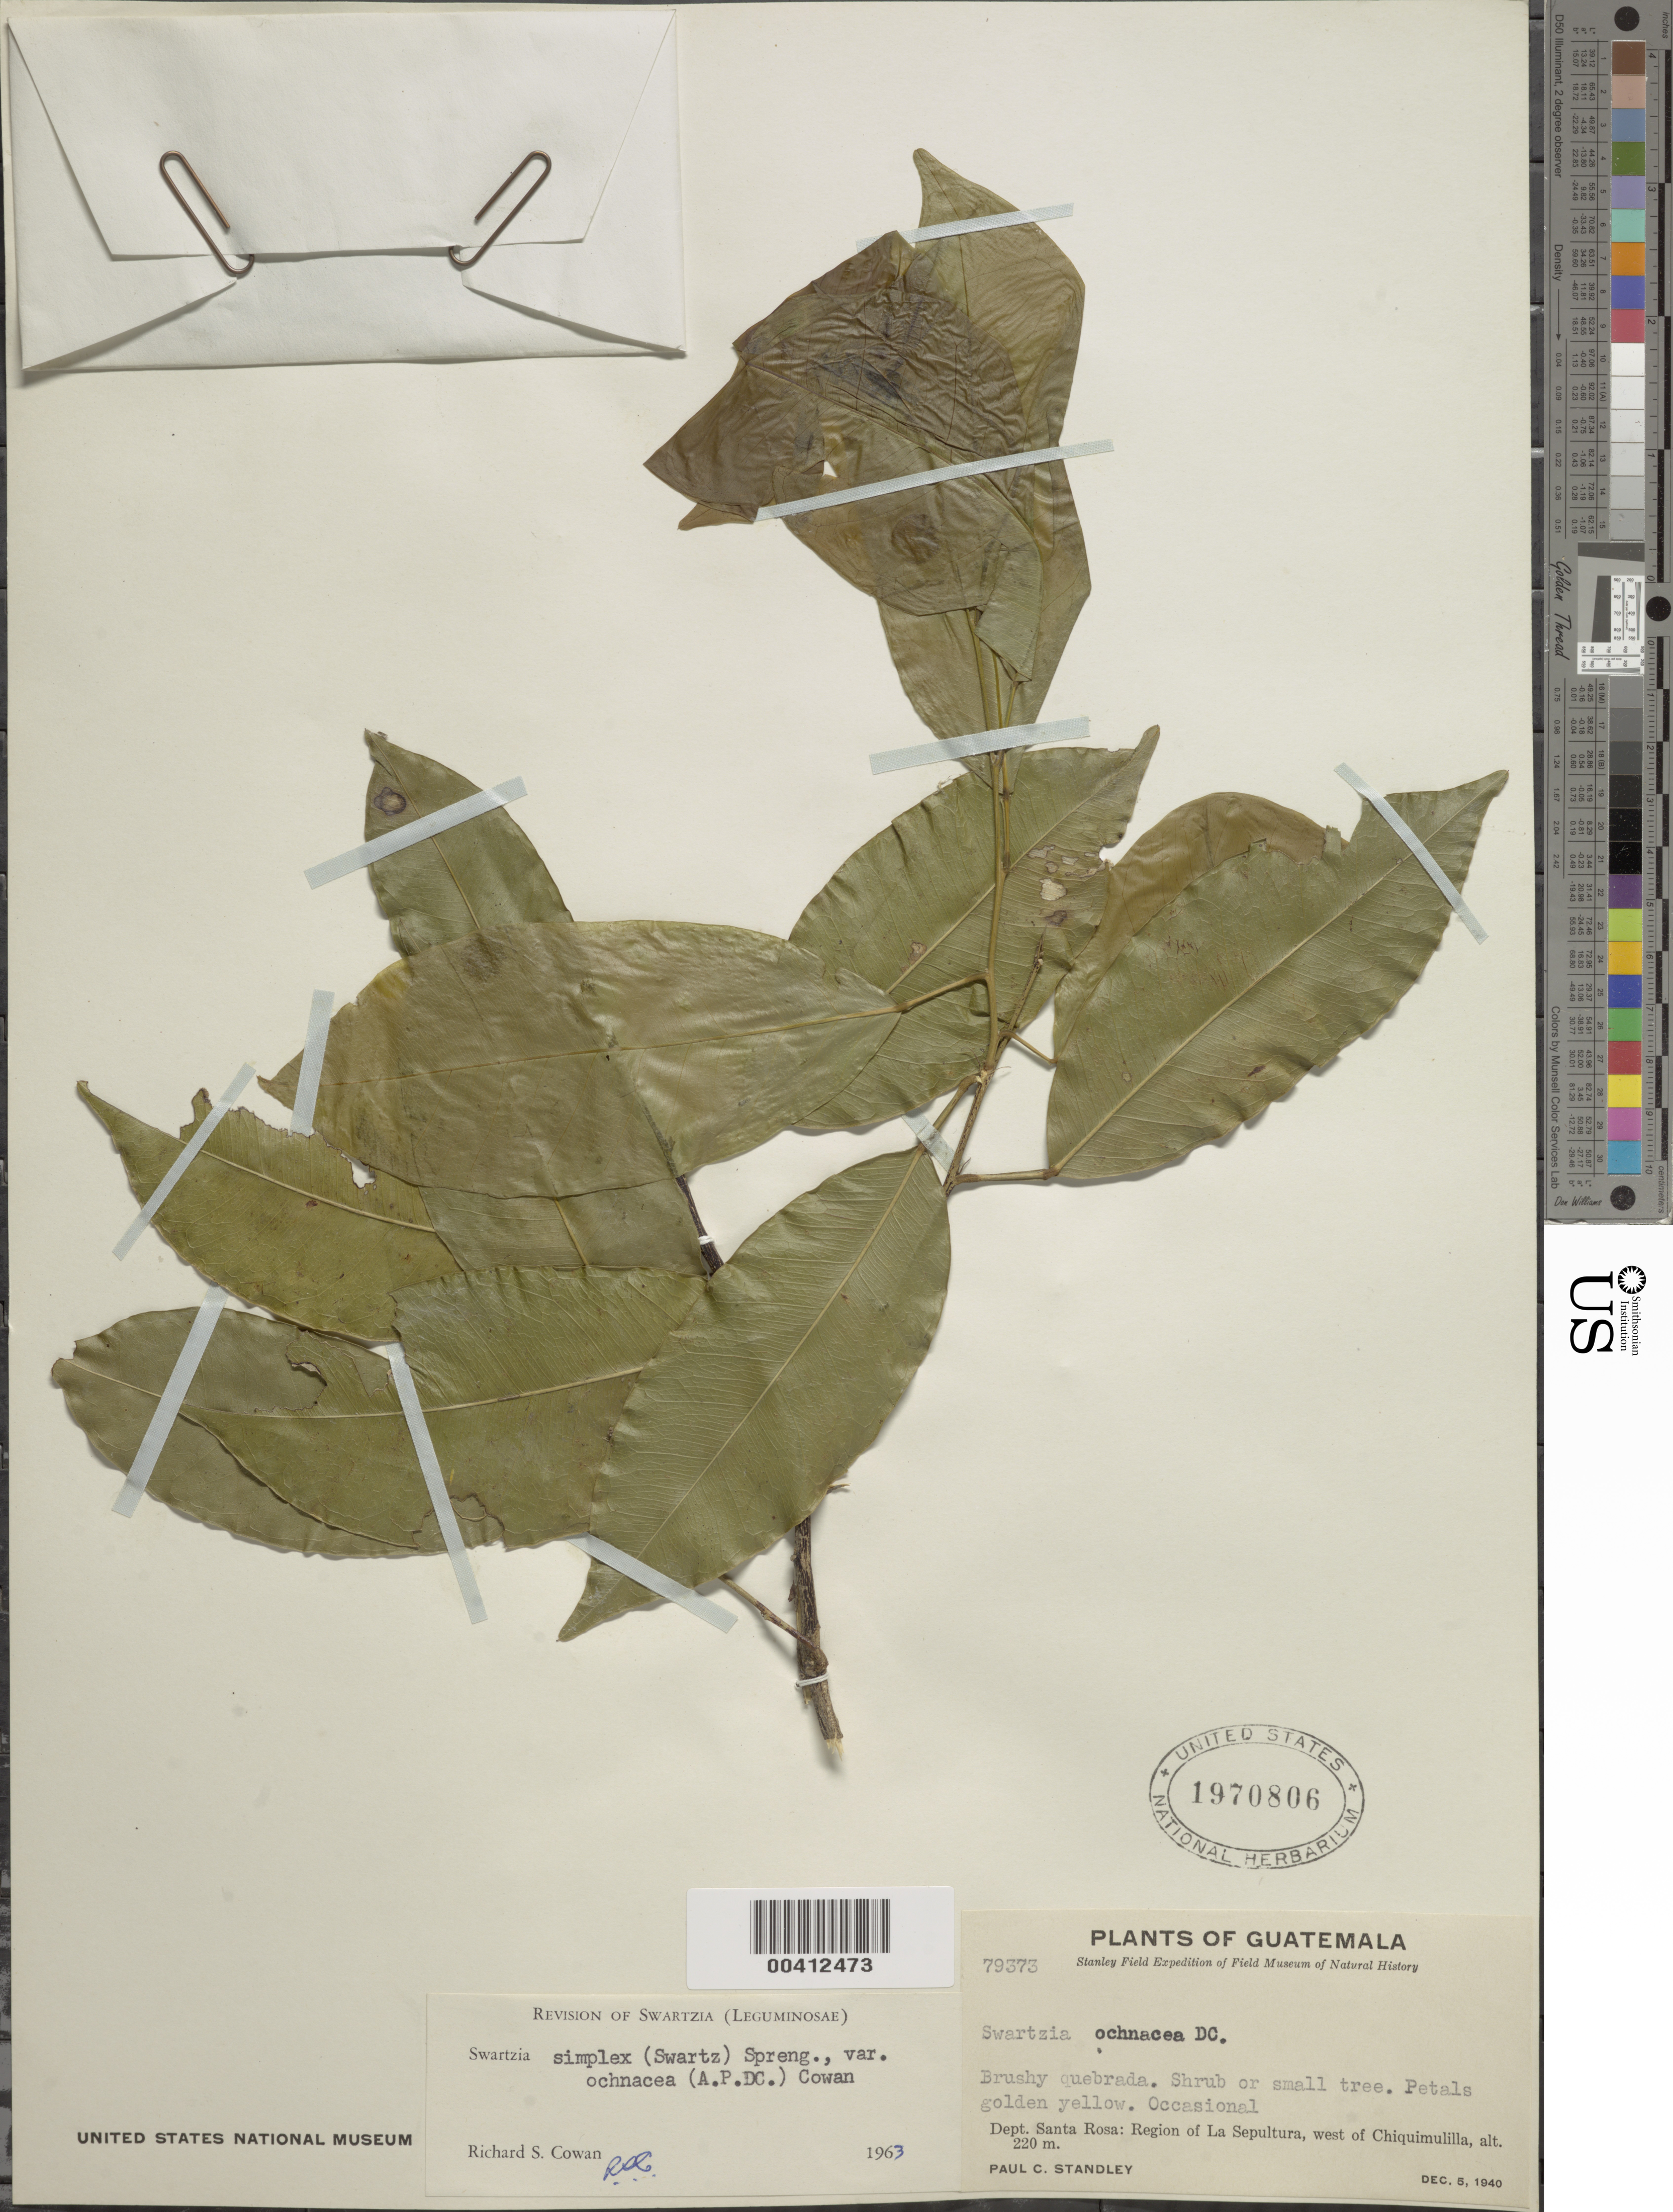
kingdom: Plantae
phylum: Tracheophyta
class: Magnoliopsida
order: Fabales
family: Fabaceae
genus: Swartzia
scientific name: Swartzia simplex var. ochnacea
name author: (DC.) R.S. Cowan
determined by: Cowan, R. S.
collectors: P. C. Standley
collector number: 79373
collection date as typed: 05 Dec 1940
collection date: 1940-12-05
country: Guatemala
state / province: Santa Rosa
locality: Region of La Sepultura, W of Chiquimulilla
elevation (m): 220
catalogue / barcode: US 1970806